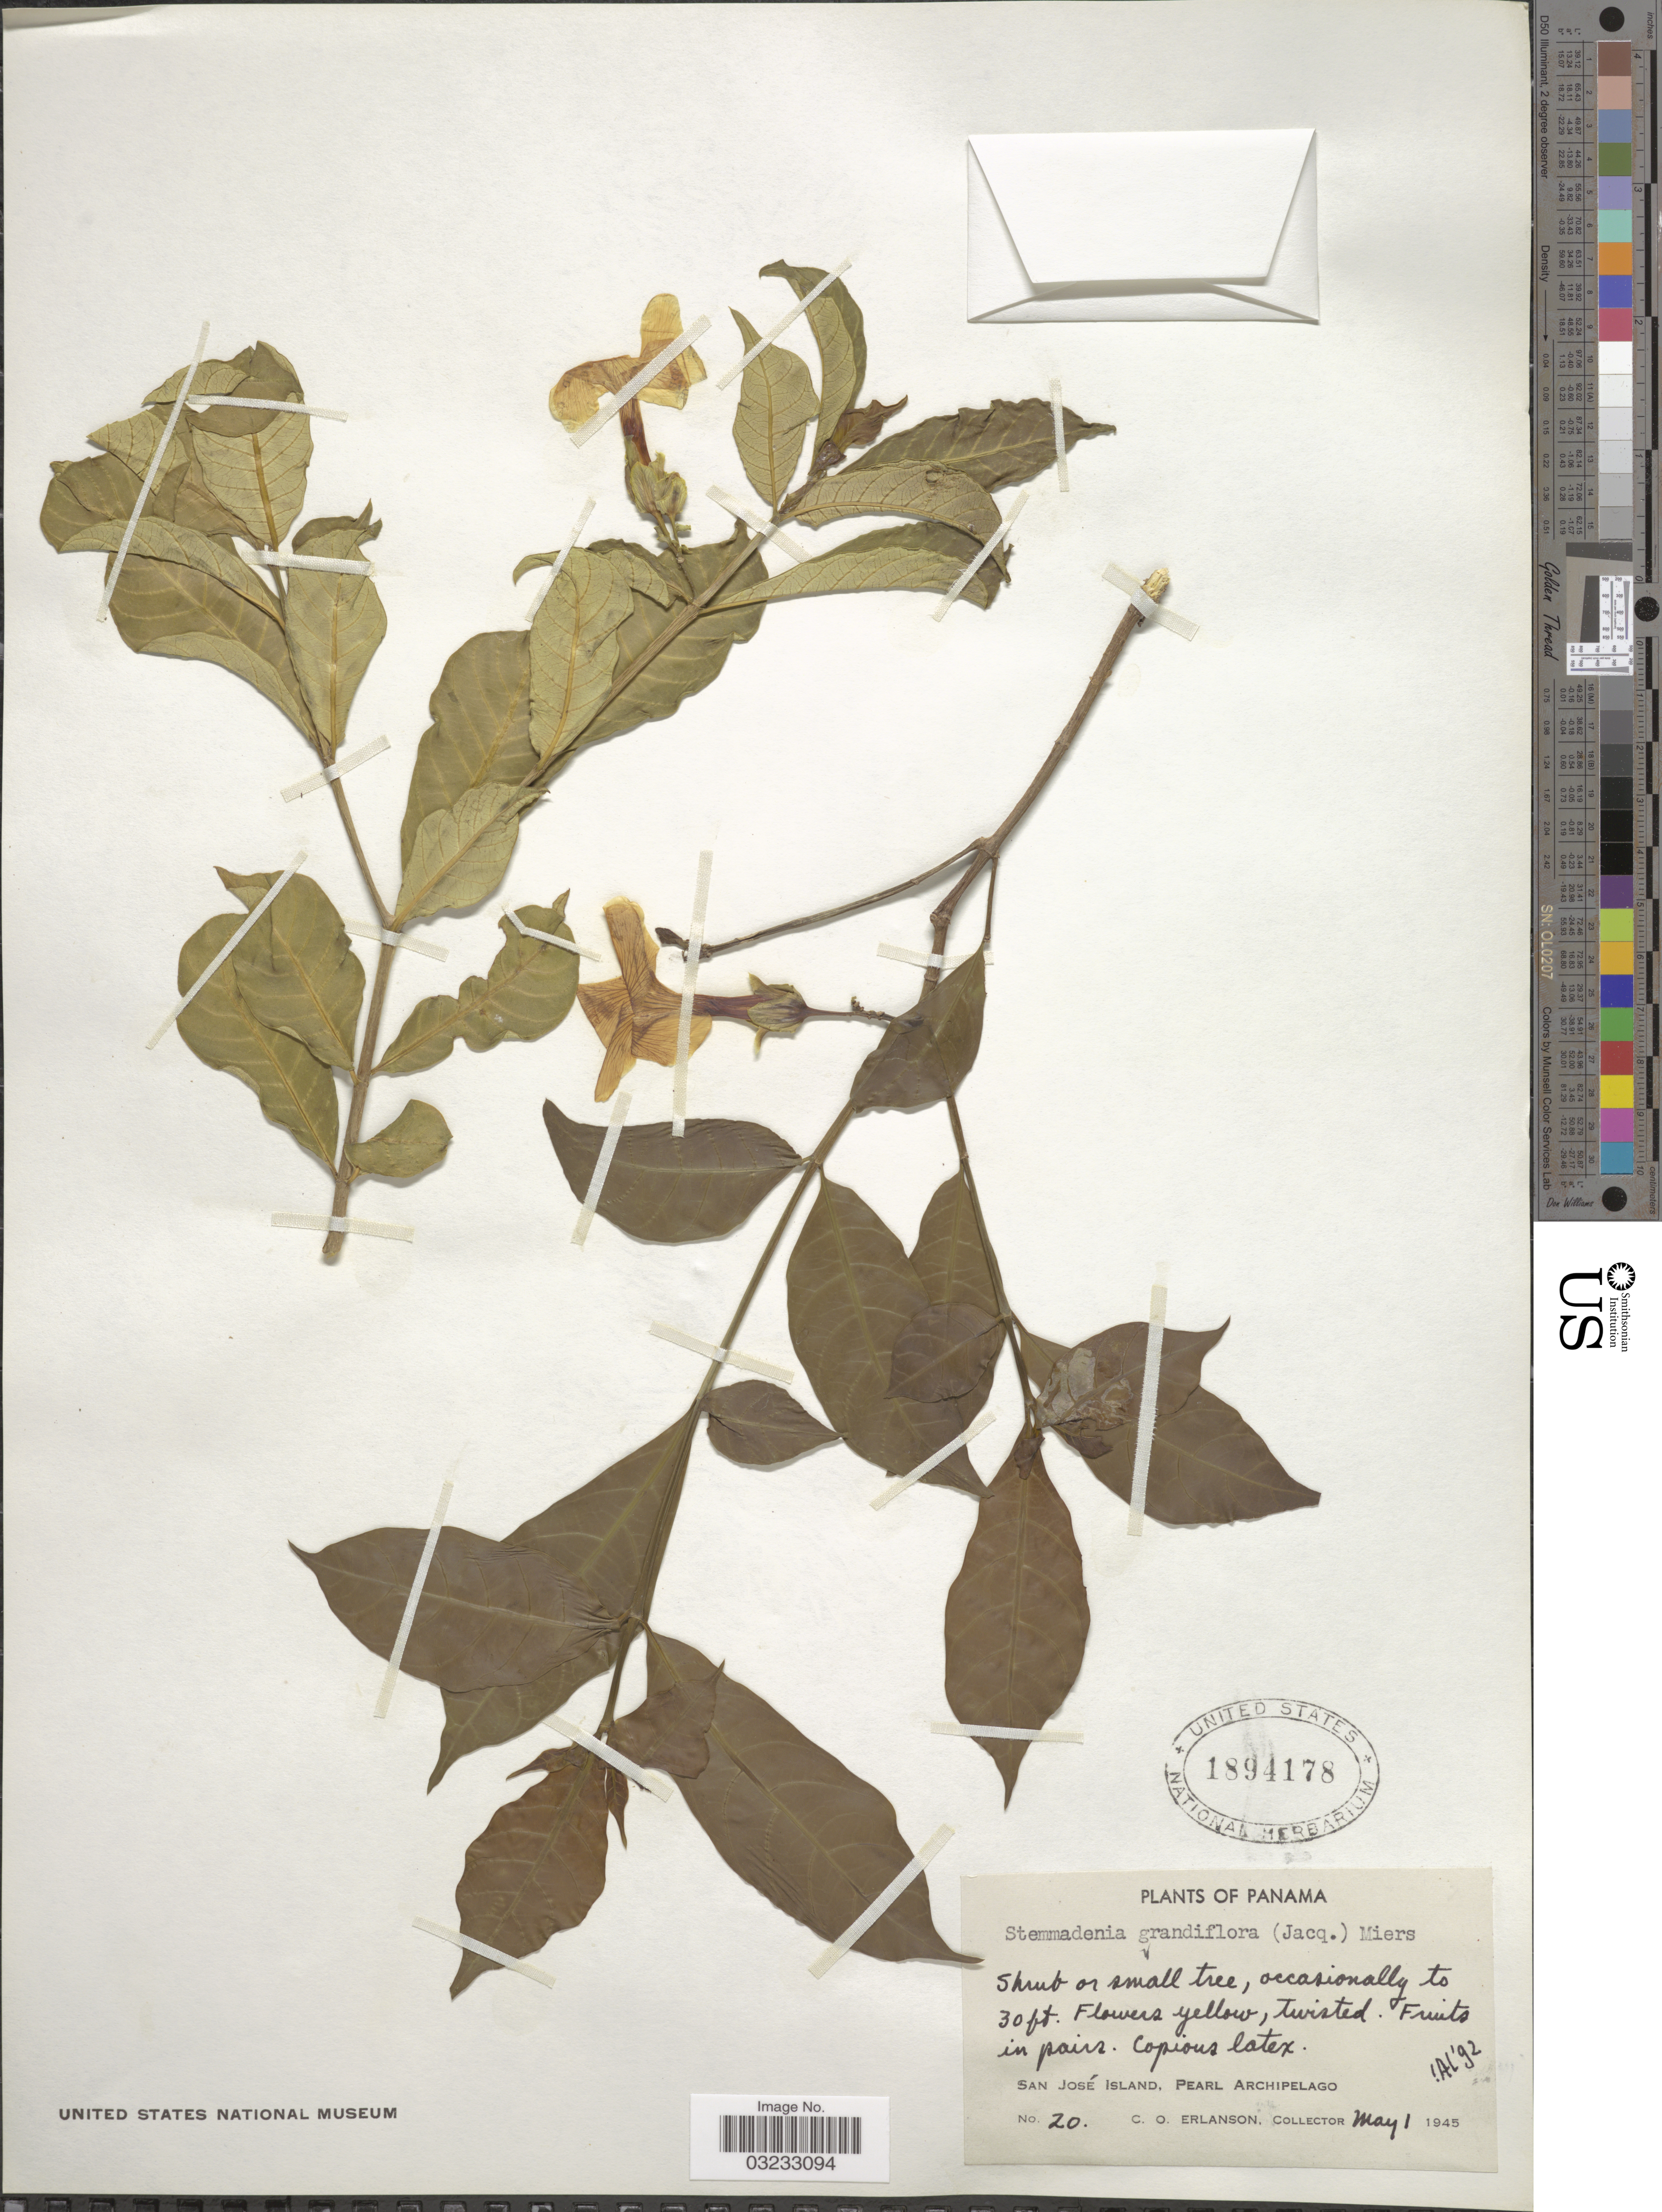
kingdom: Plantae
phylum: Tracheophyta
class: Magnoliopsida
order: Gentianales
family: Apocynaceae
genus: Stemmadenia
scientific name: Stemmadenia grandiflora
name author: (Jacq.) Miers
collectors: C. O. Erlanson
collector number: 20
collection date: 1945-05-01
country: Panama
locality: San José Island, Pearl Archipelago.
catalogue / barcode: US 1894178